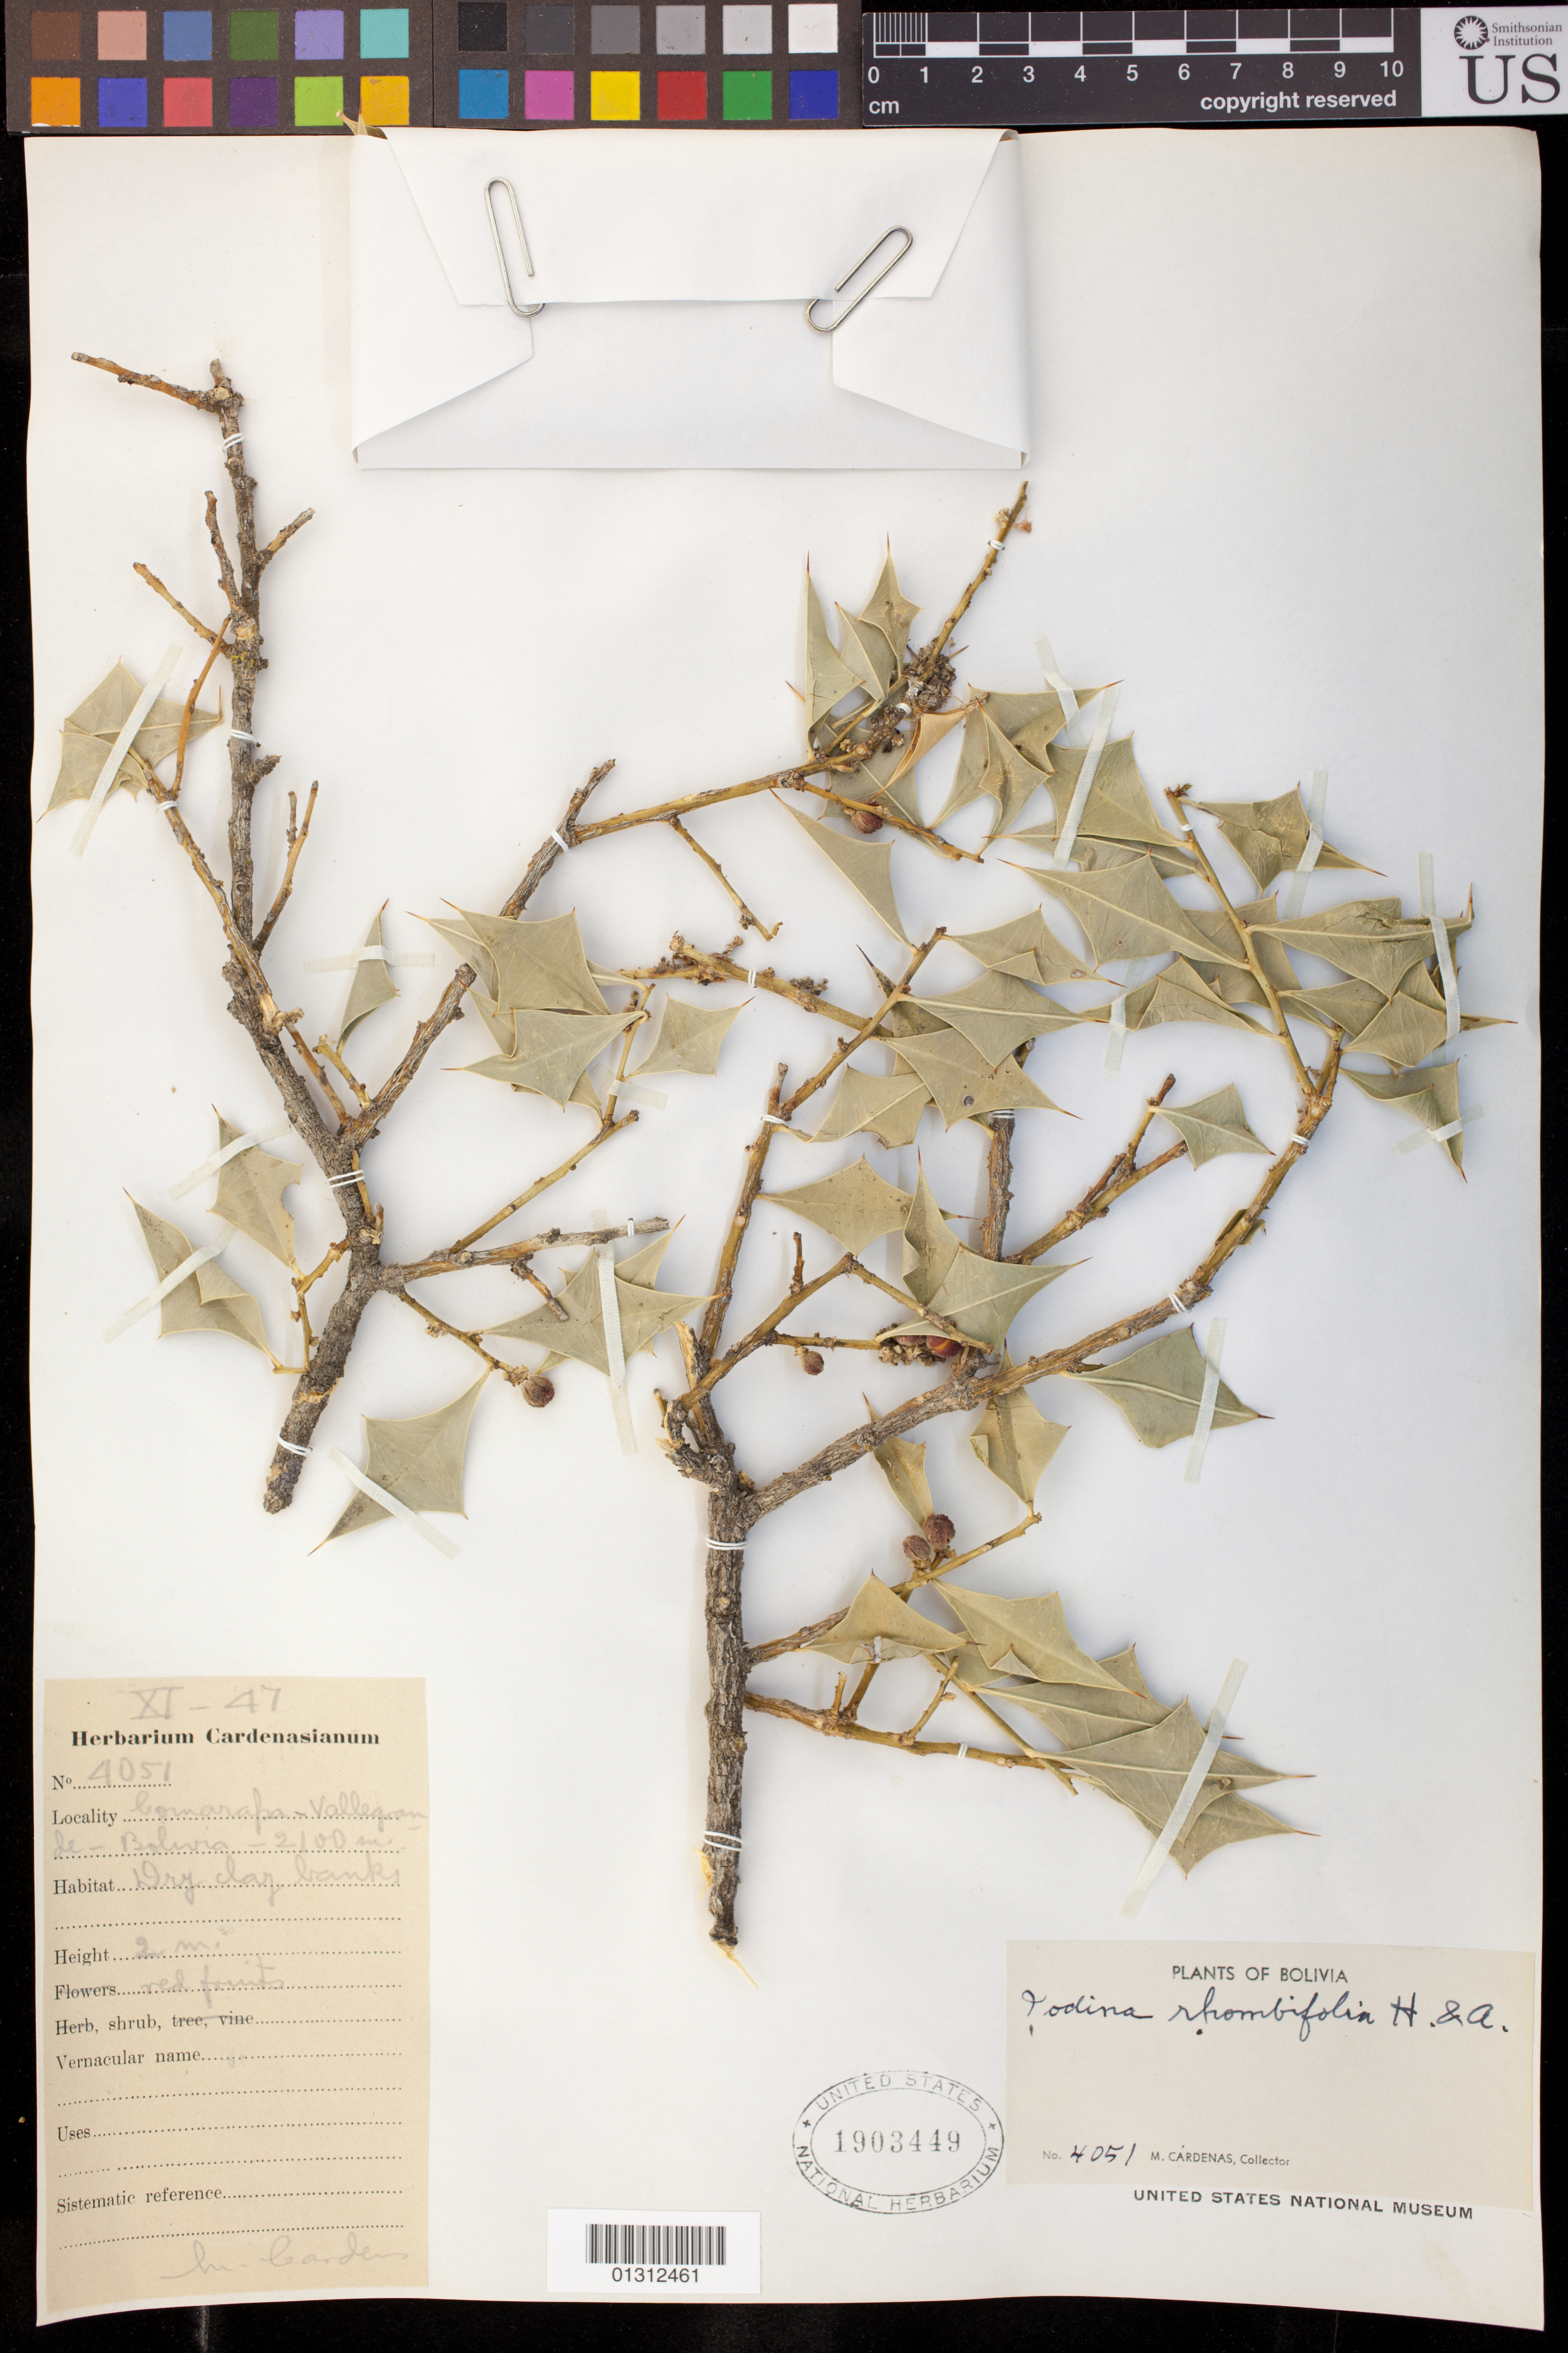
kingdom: Plantae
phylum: Tracheophyta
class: Magnoliopsida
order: Santalales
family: Cervantesiaceae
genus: Jodina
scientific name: Jodina rhombifolia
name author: (Hook. & Arn.) Reissek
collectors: M. Cárdenas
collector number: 4051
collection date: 1947-11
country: Bolivia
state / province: Santa Cruz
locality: Comarapa - Vallegrande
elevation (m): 2100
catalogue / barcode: US 1903449